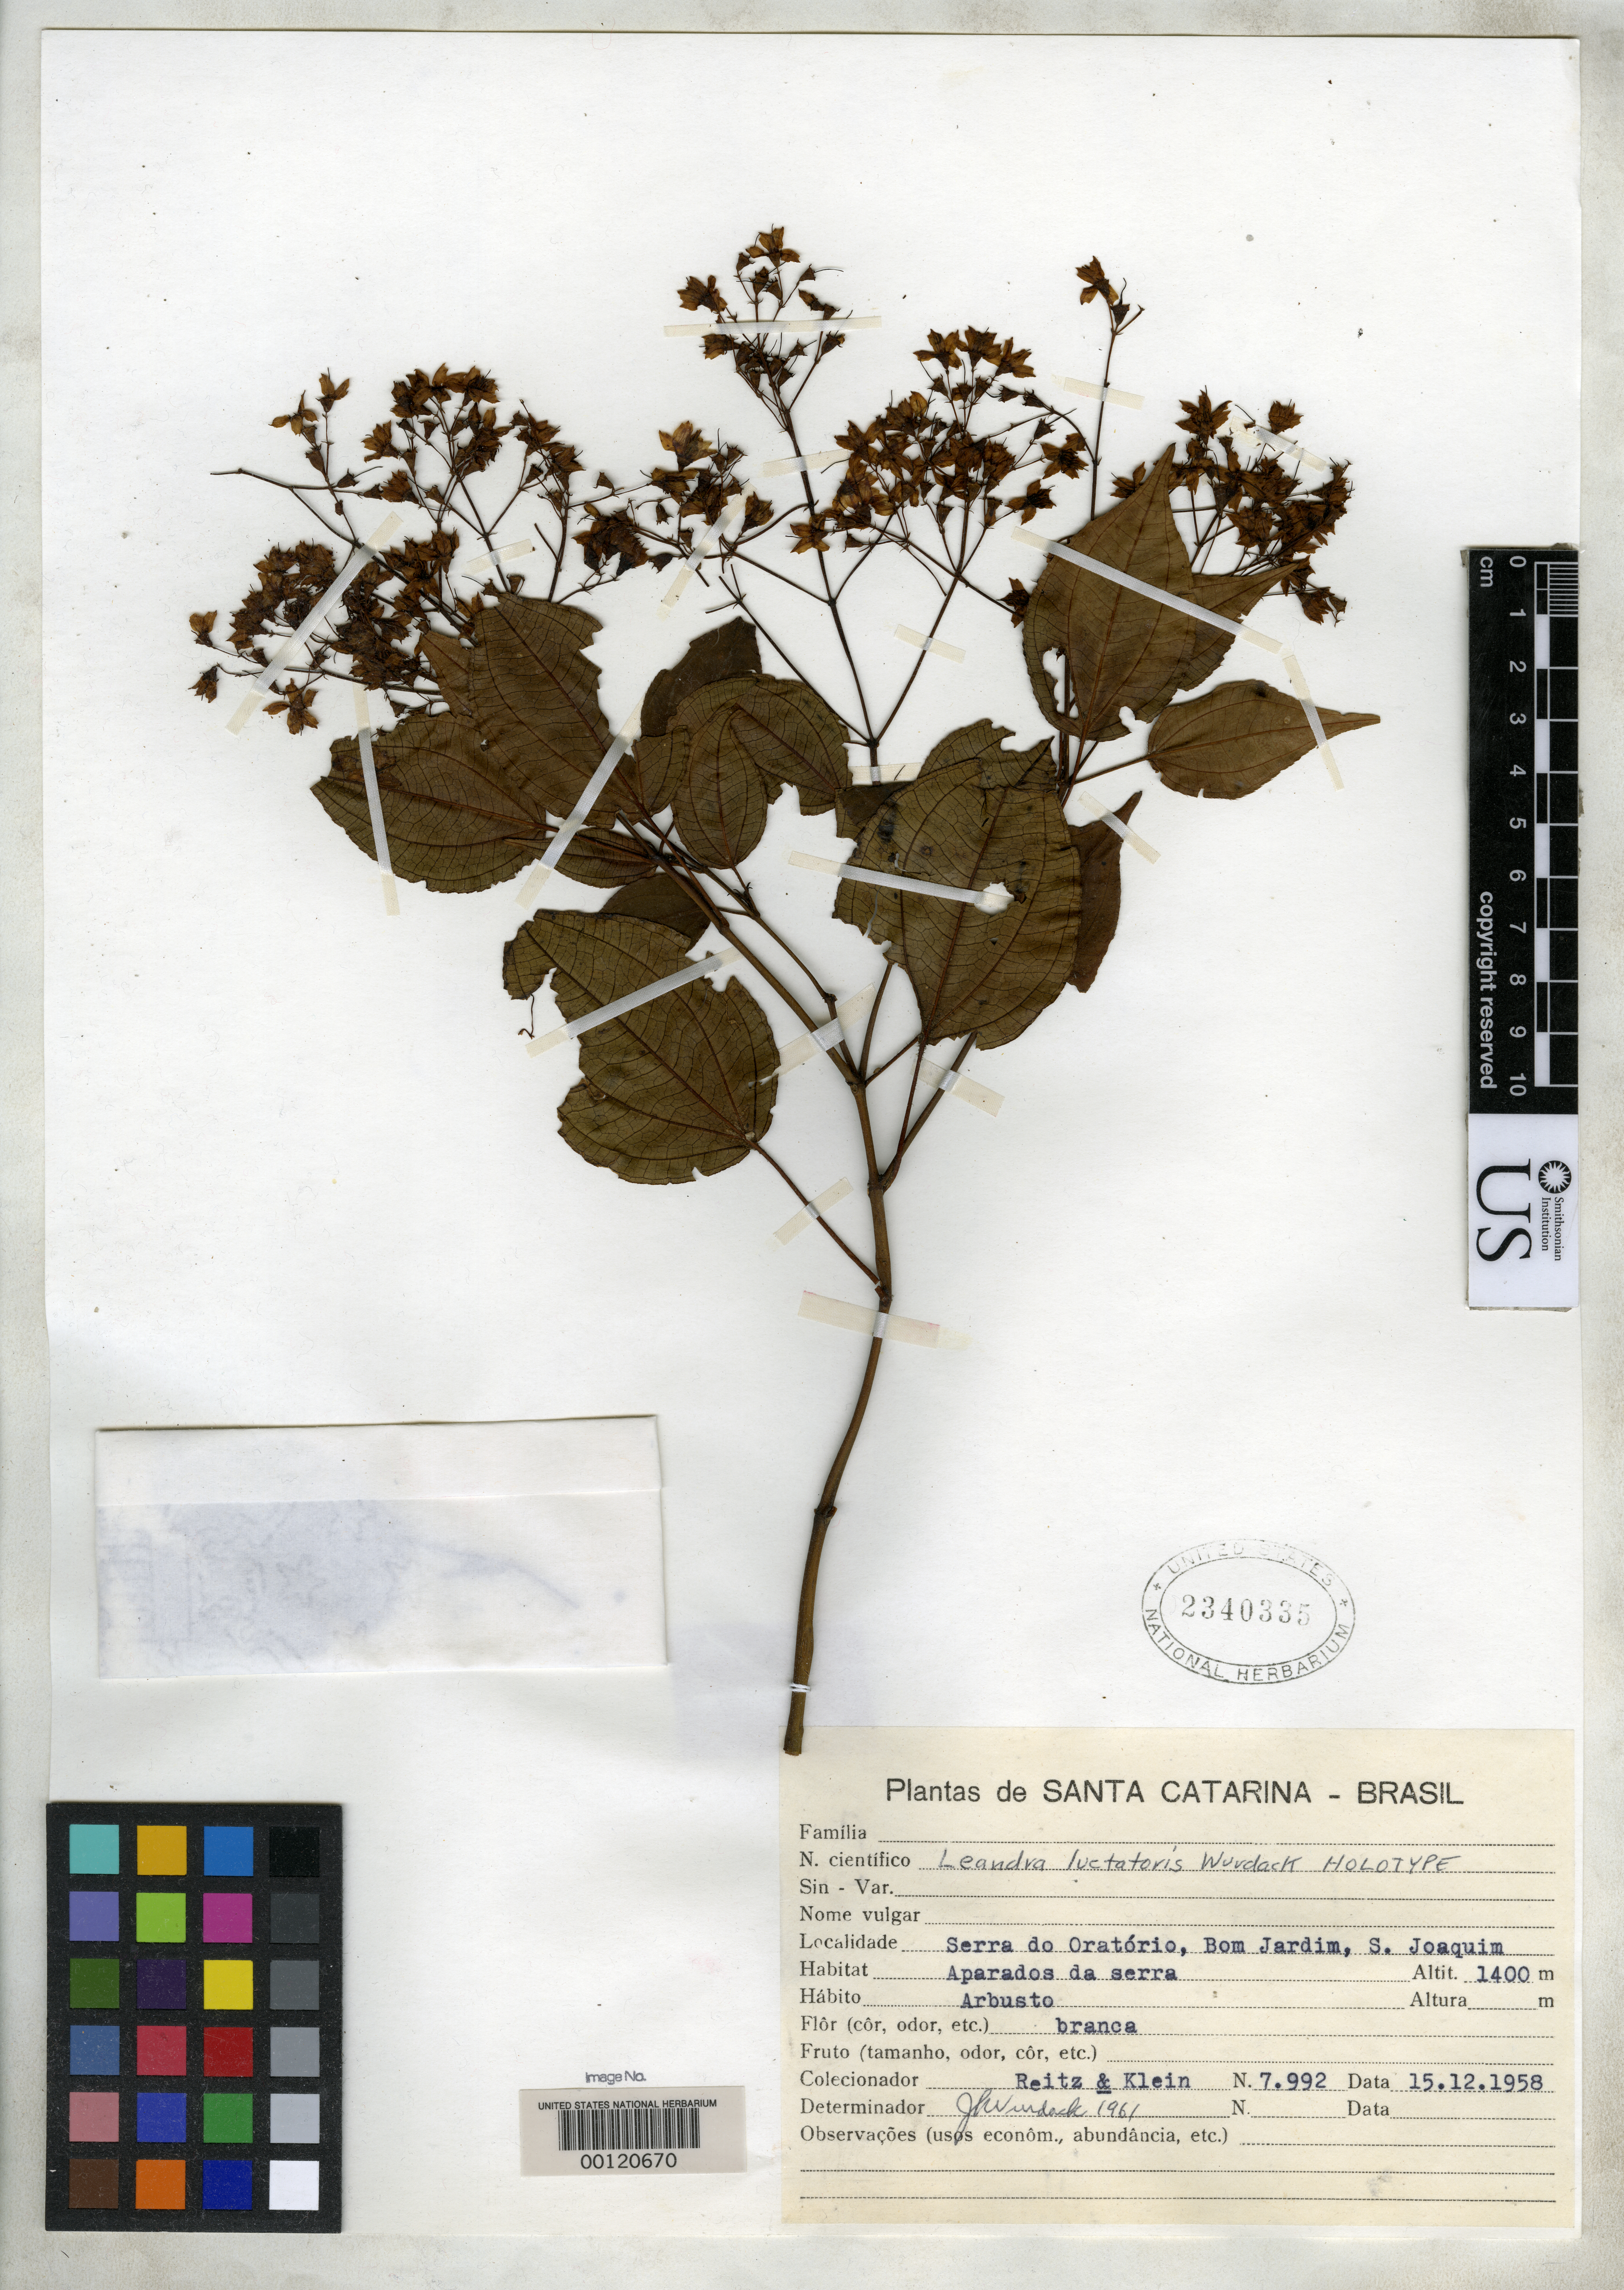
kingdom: Plantae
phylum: Tracheophyta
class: Magnoliopsida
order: Myrtales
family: Melastomataceae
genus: Leandra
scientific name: Leandra luctatoris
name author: Wurdack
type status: Holotype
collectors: R. Reitz & R. M. Klein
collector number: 7992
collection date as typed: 15 Dec 1958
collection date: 1958-12-15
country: Brazil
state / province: Santa Catarina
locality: San Joaquim.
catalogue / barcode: US 2340335